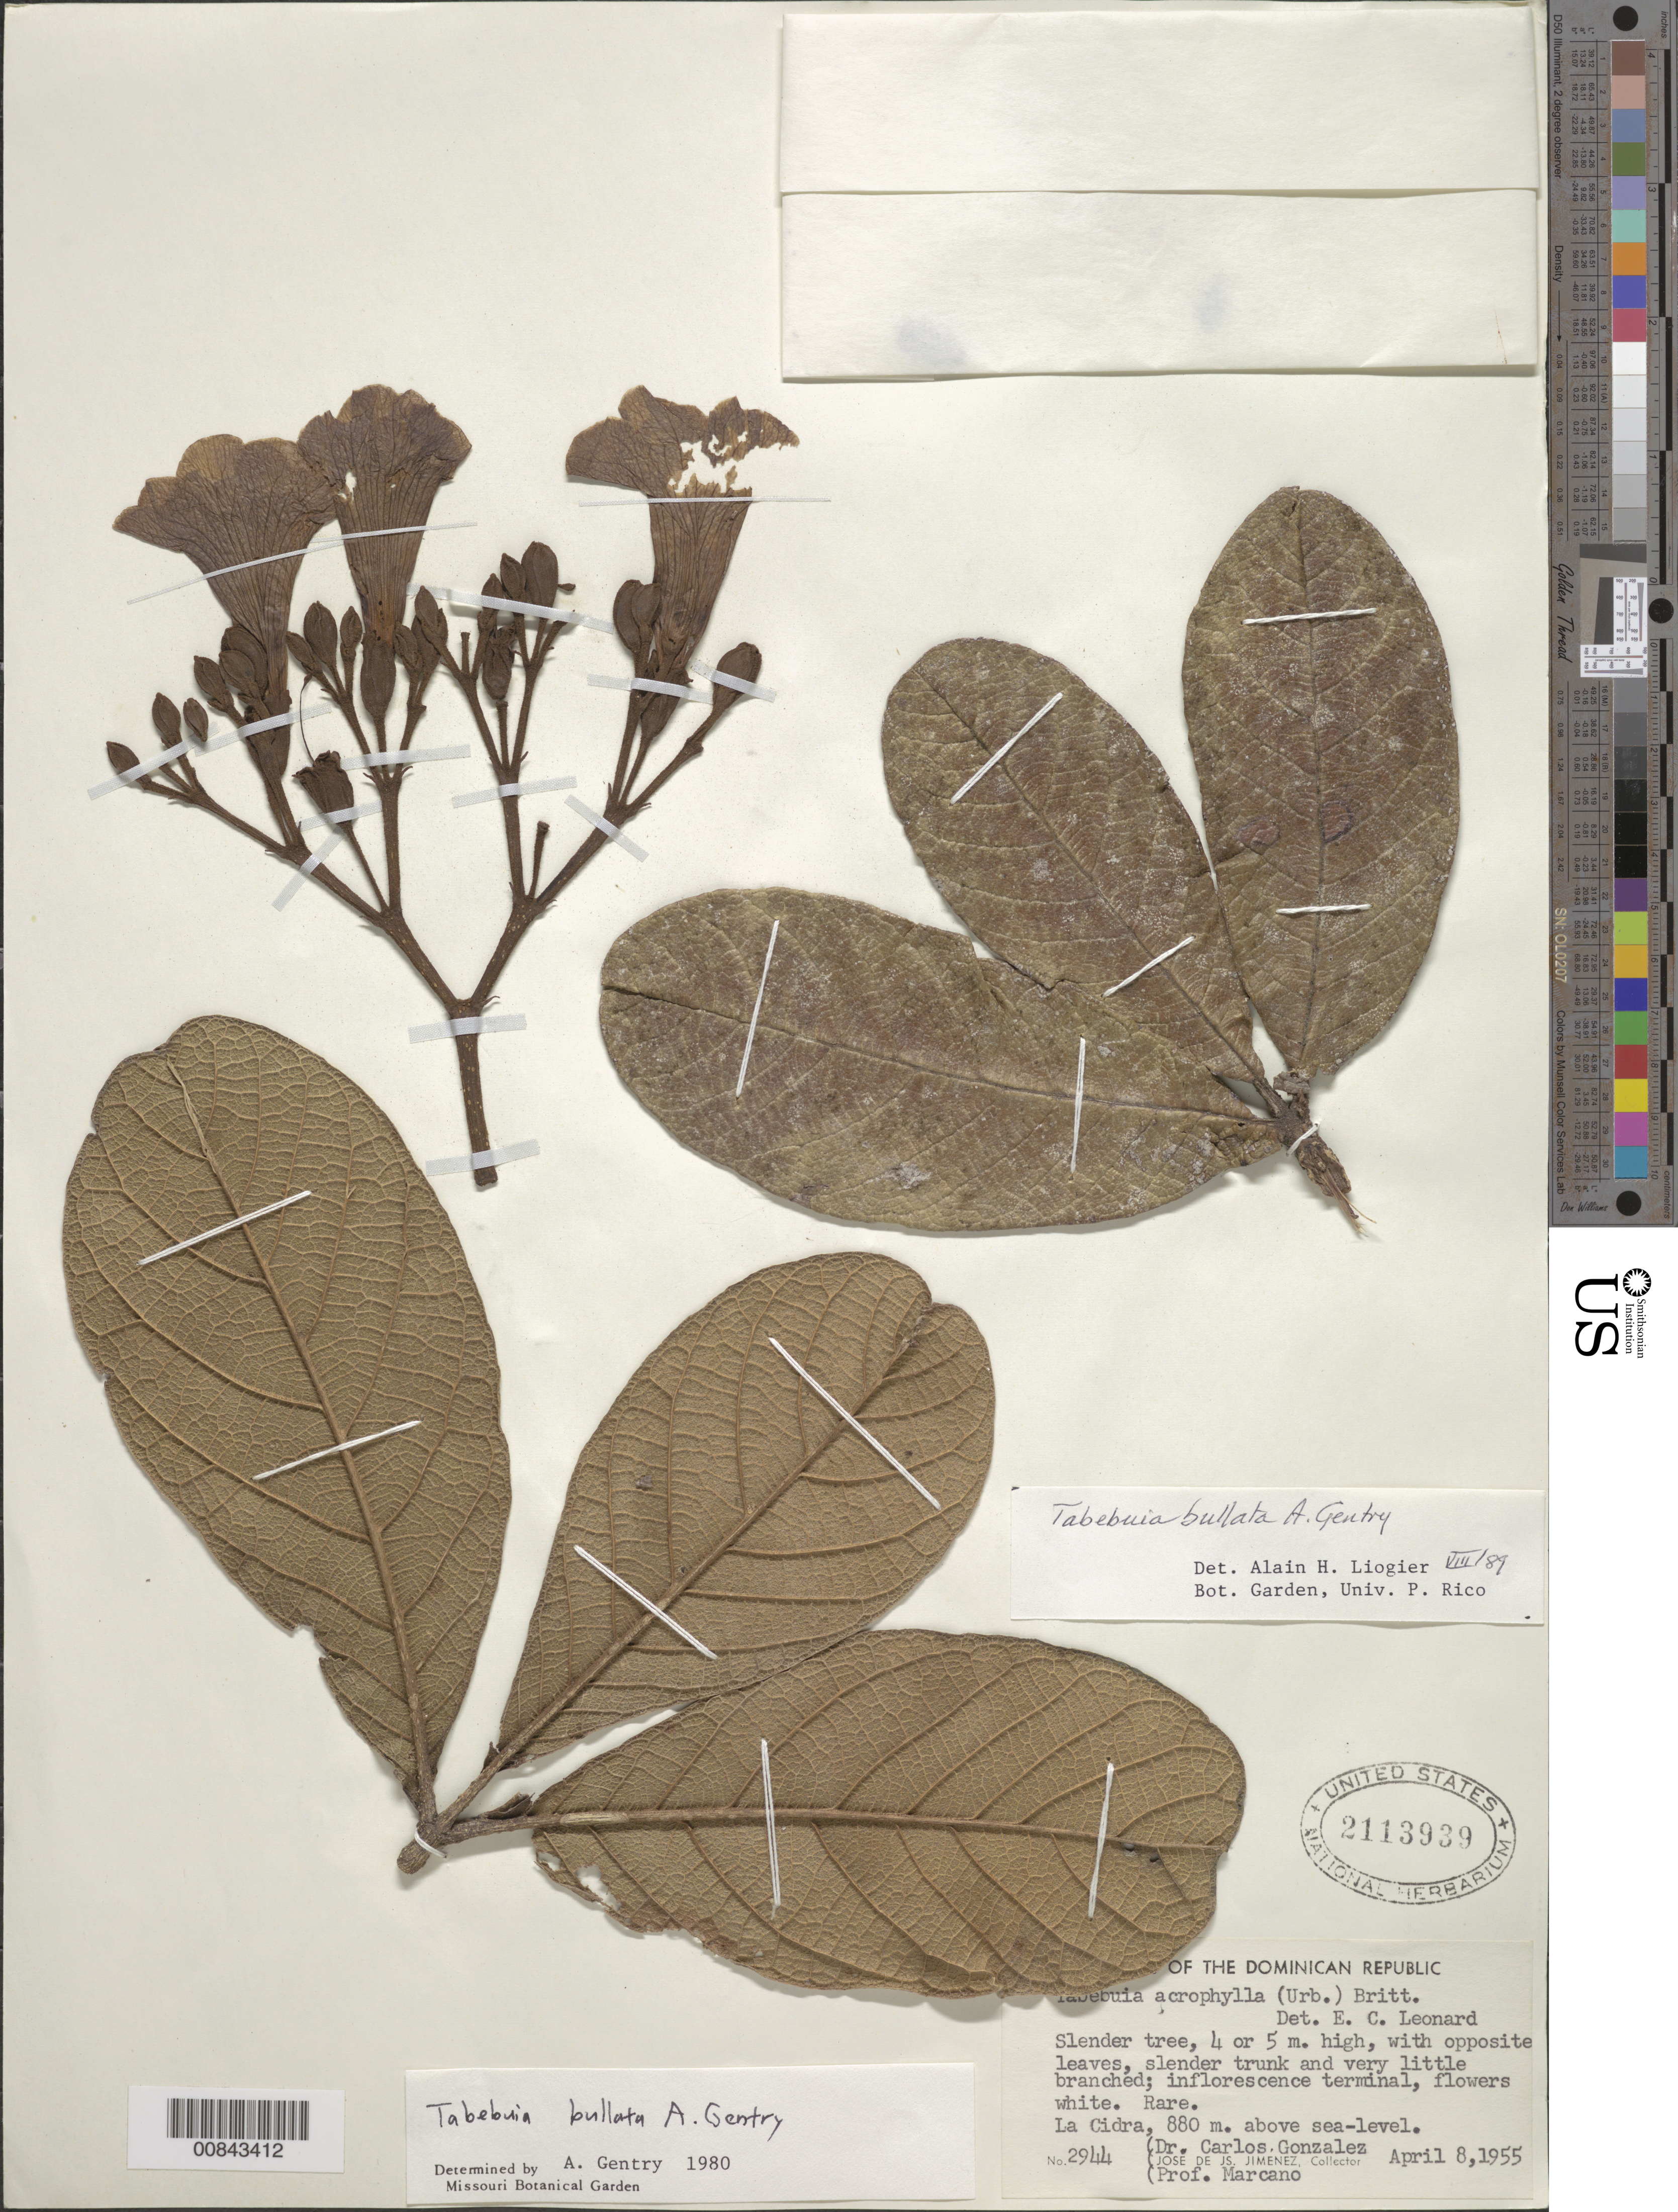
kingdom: Plantae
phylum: Tracheophyta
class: Magnoliopsida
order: Lamiales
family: Bignoniaceae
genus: Tabebuia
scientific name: Tabebuia bullata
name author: A.H. Gentry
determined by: Liogier, Alain H.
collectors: J. J. Jiménez Almonte, C. Gonzalez & P. Marcano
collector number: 2944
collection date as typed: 08 Apr 1955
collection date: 1955-04-08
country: Dominican Republic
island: Hispaniola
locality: La Cidra.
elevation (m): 880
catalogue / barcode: US 2113939